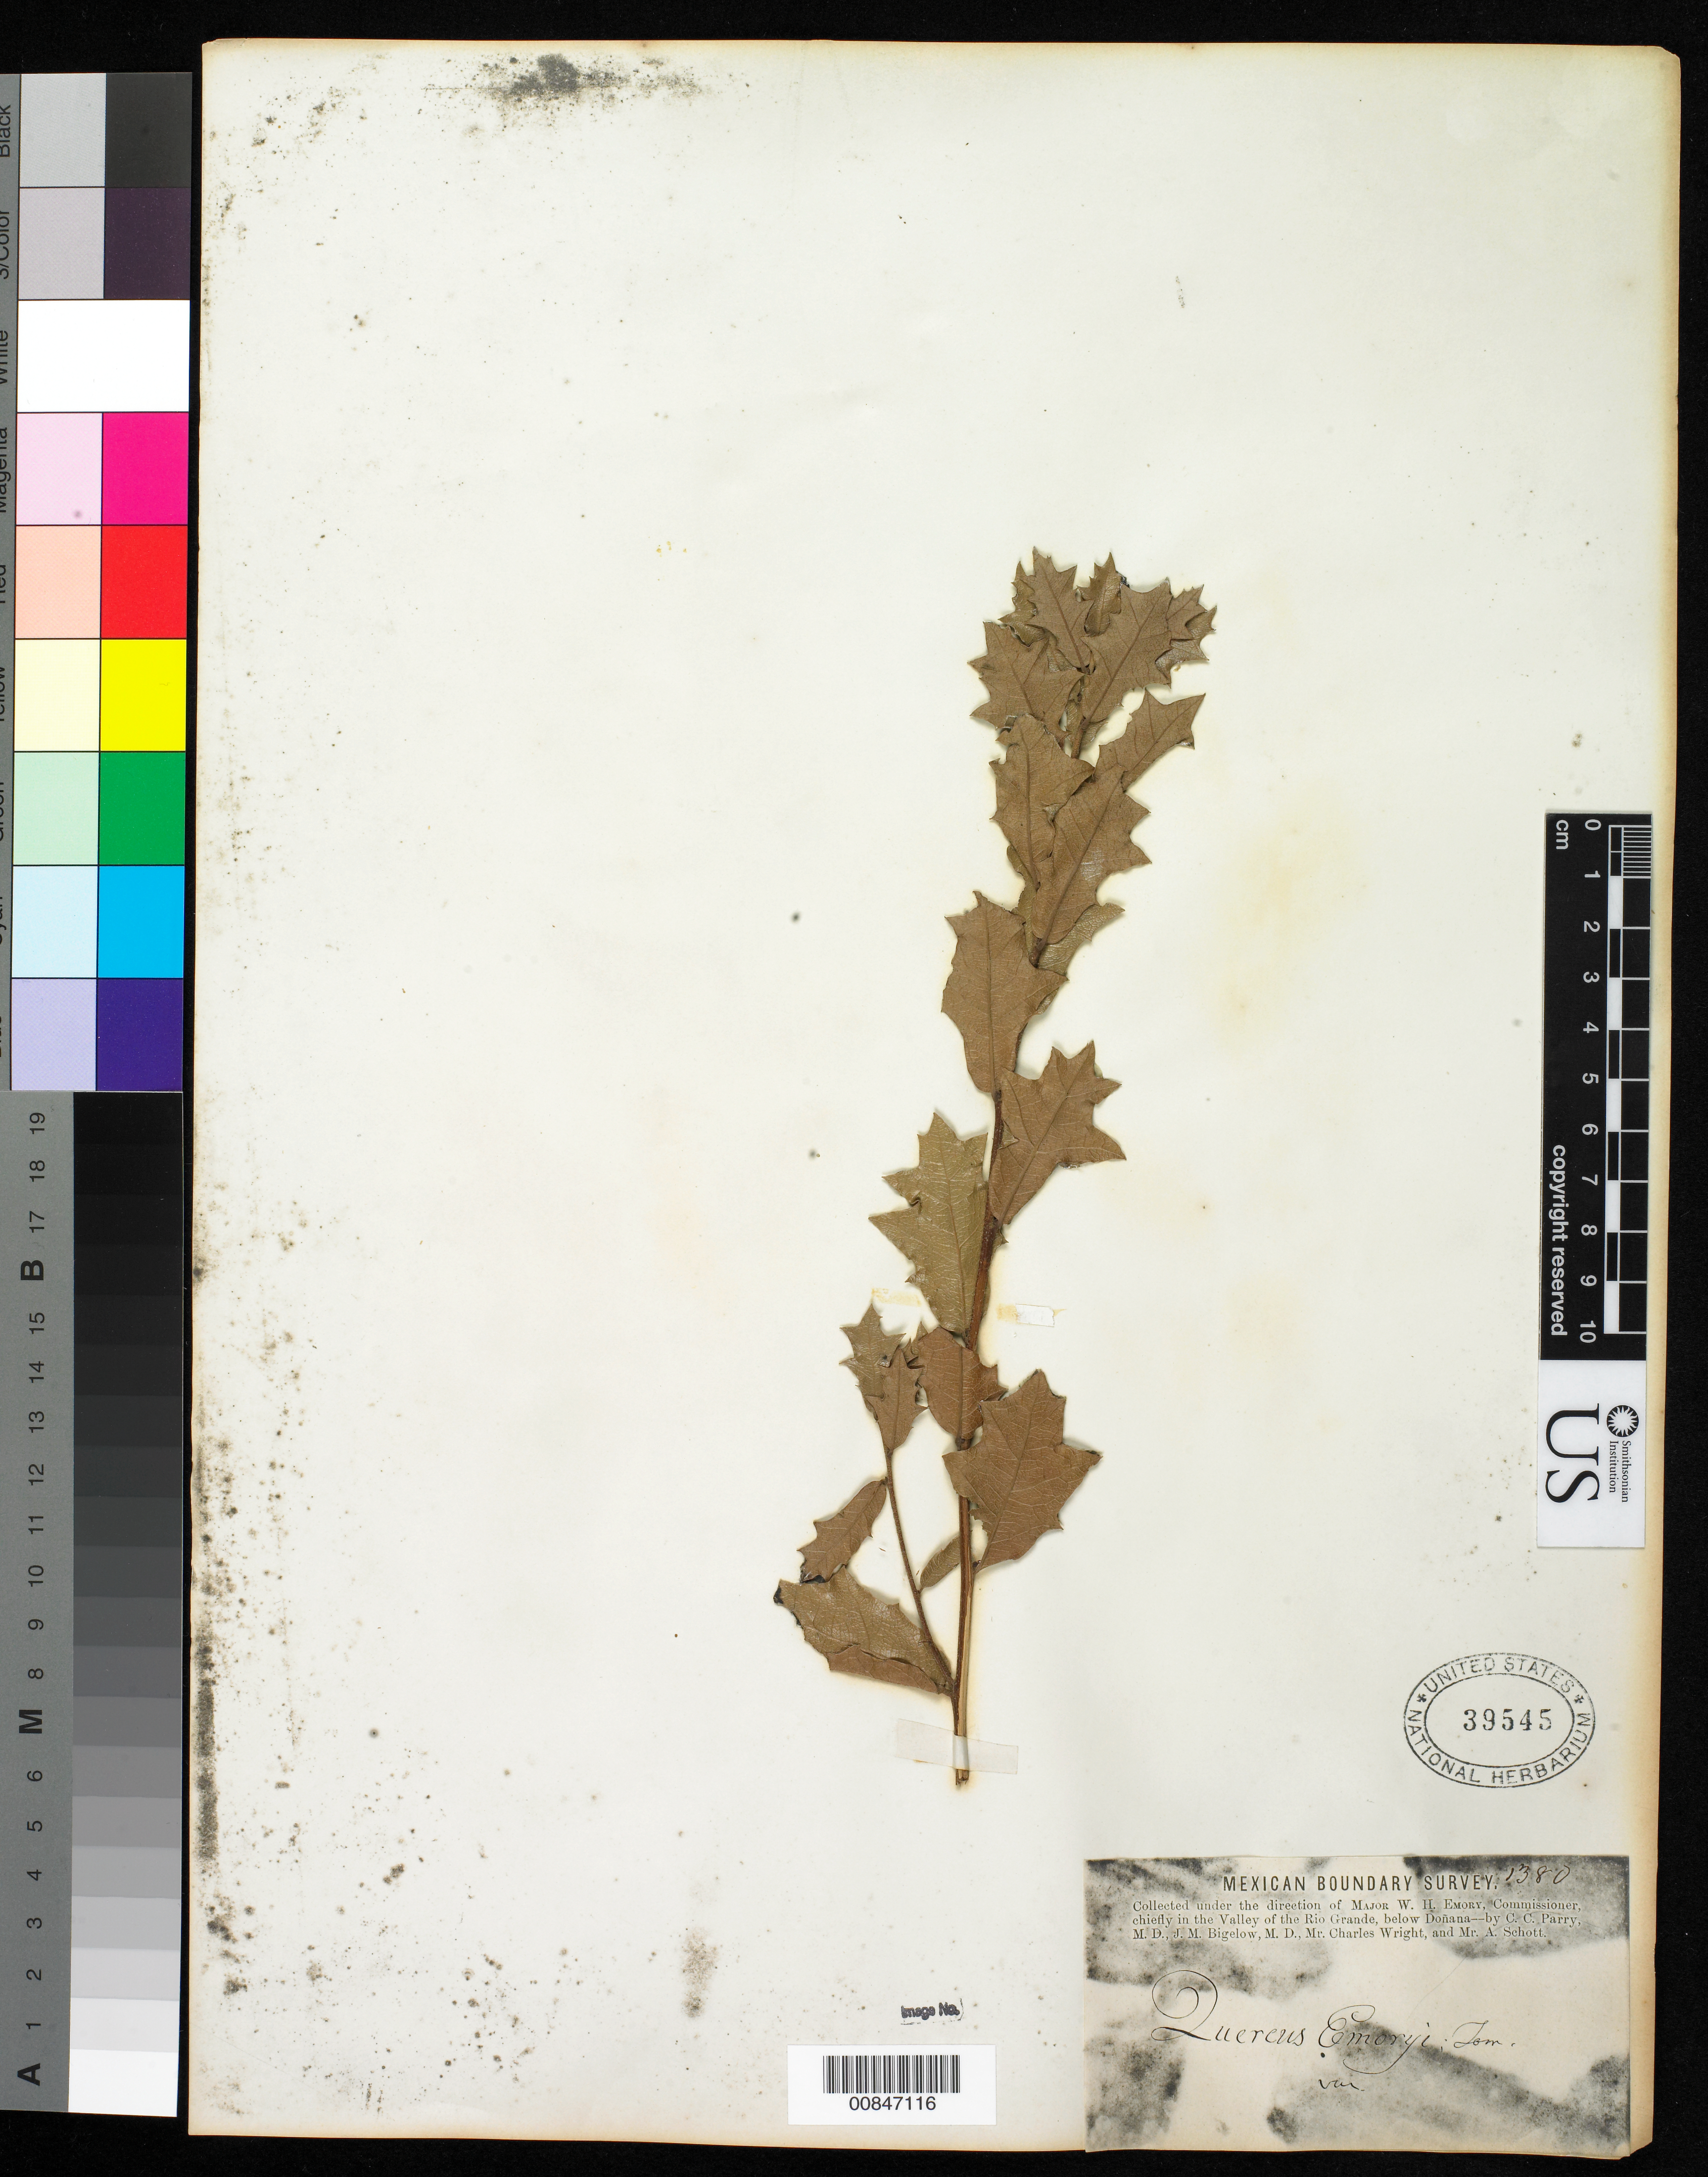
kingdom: Plantae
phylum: Tracheophyta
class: Magnoliopsida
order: Fagales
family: Fagaceae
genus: Quercus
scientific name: Quercus emoryi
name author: Torr. in Emory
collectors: C. C. Parry, J. M. Bigelow, C. Wright & A. C. V. Schott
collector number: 1380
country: United States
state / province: New Mexico / Texas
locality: Valley of the Rio Grande, below Doñana.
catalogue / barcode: US 39545